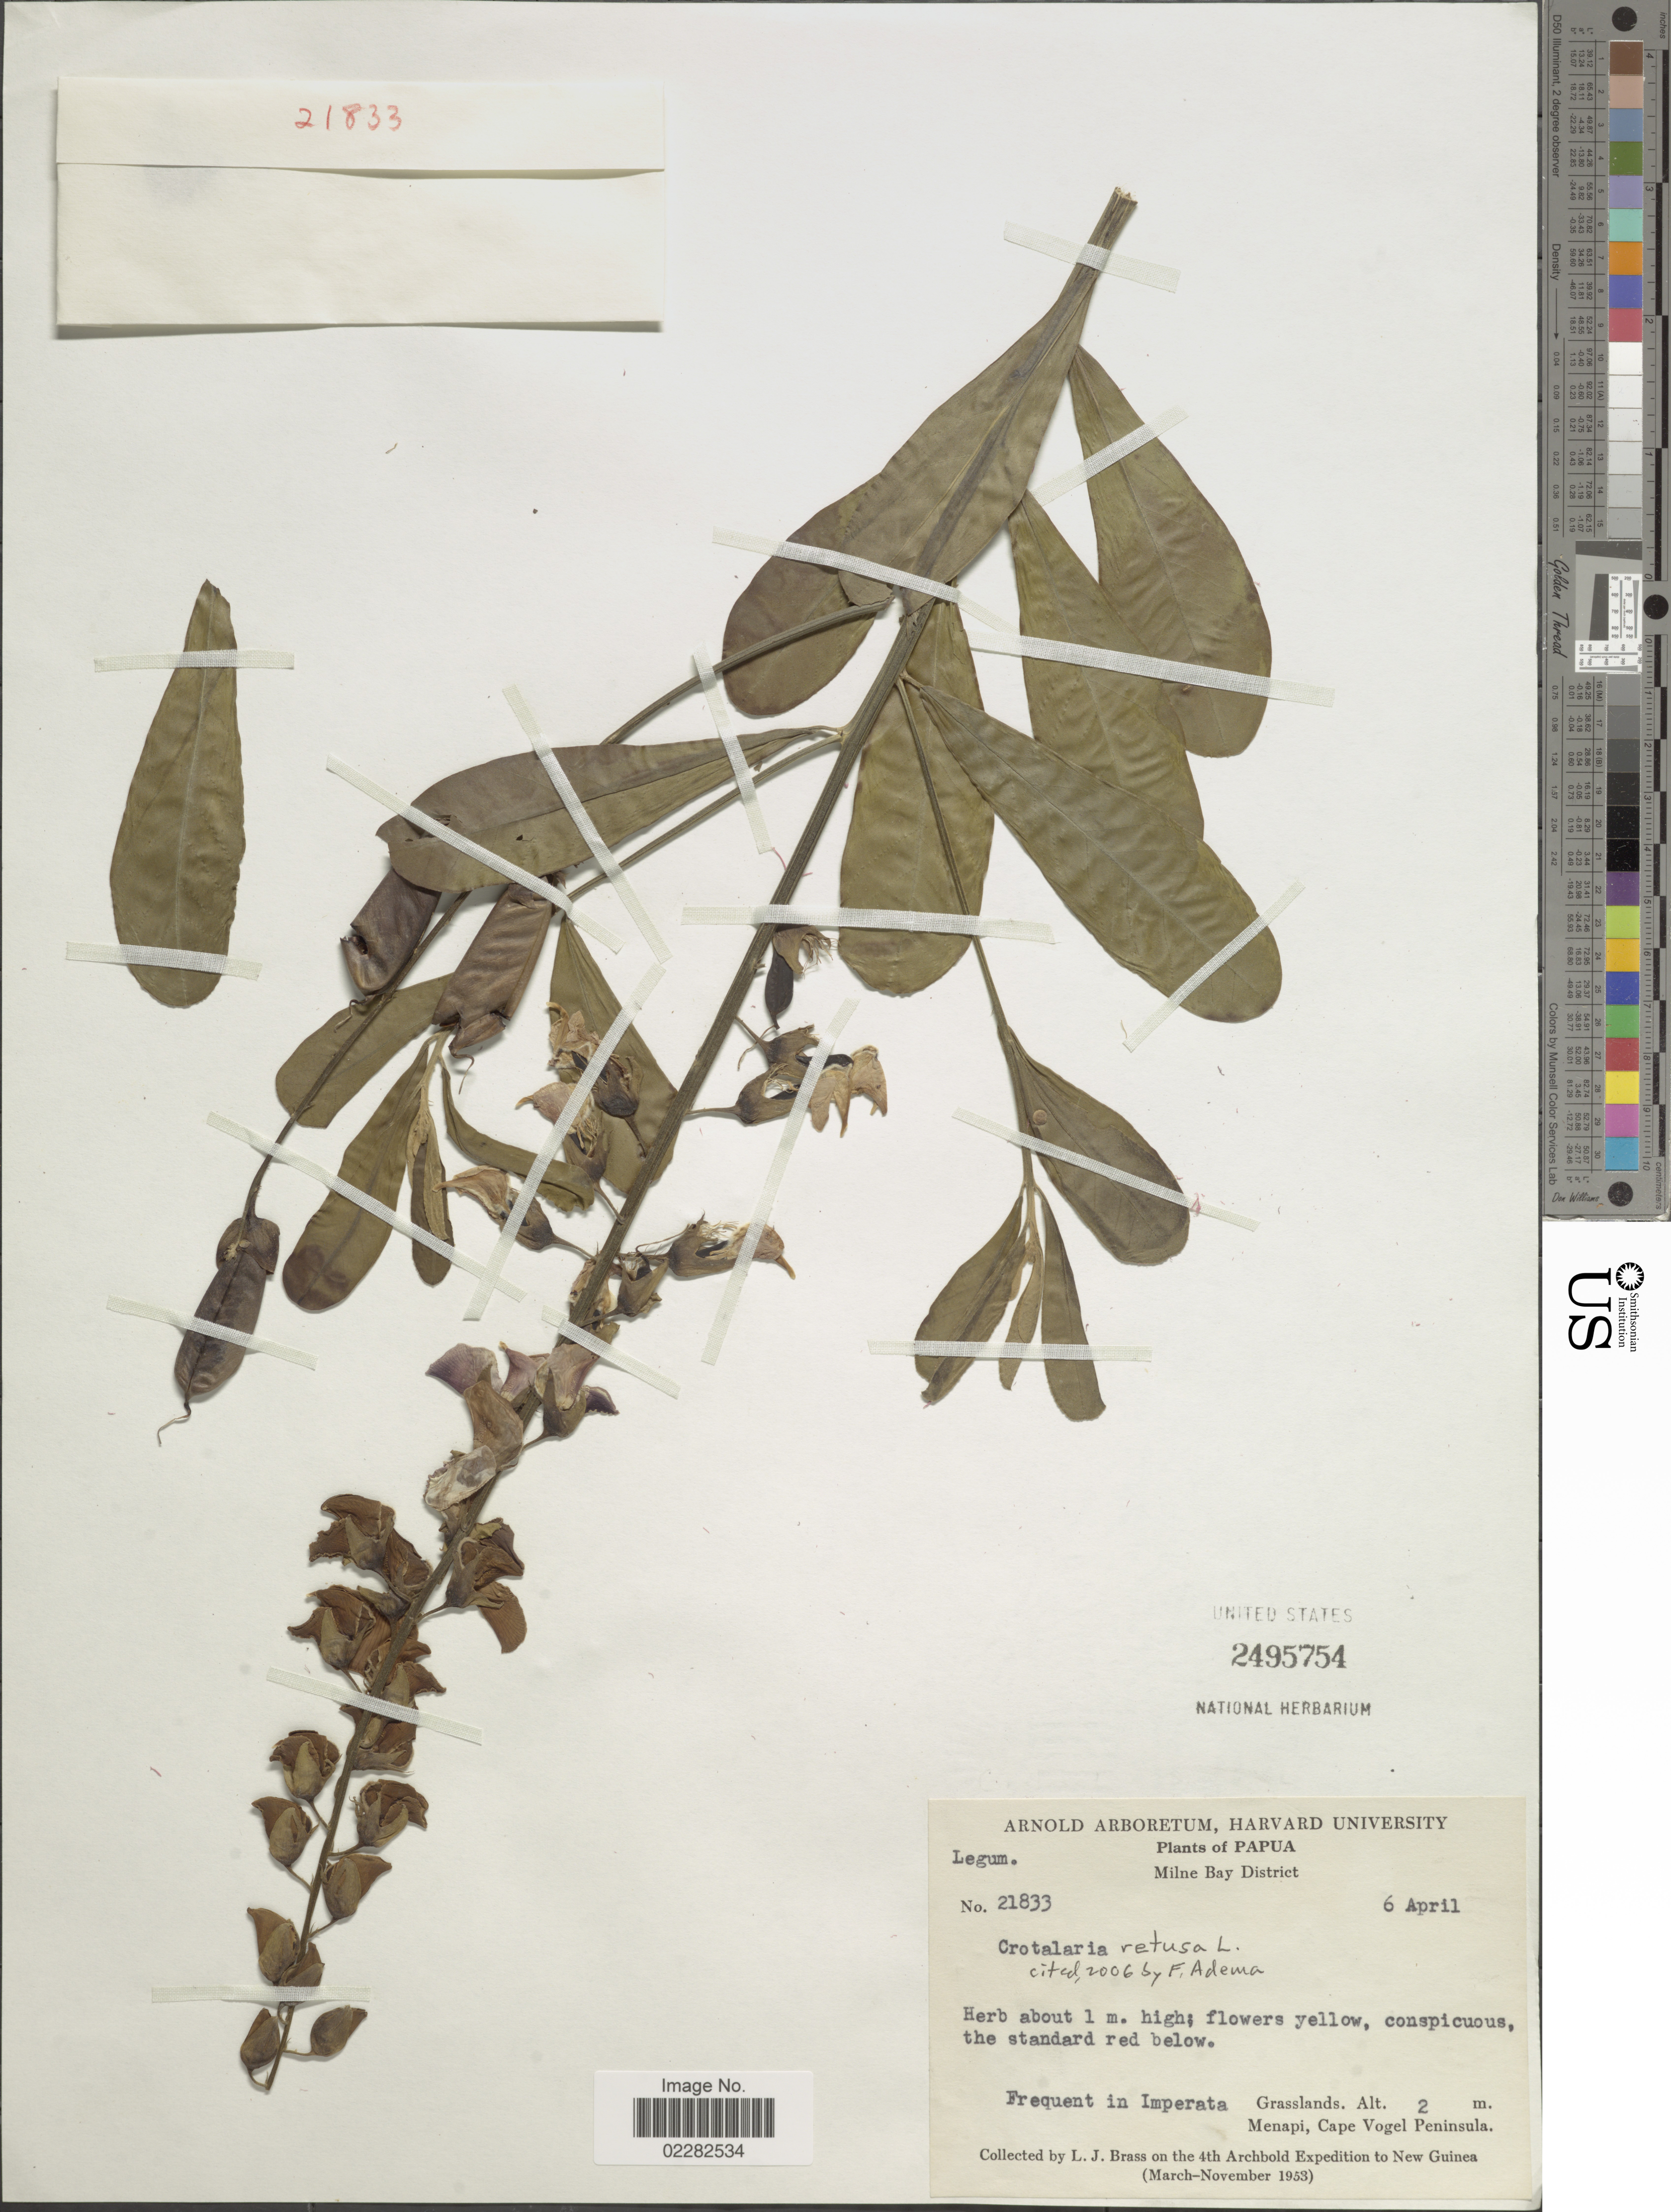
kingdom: Plantae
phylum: Tracheophyta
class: Magnoliopsida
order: Fabales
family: Fabaceae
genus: Crotalaria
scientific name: Crotalaria retusa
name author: L.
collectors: L. J. Brass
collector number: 21833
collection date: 1953-04-06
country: Papua New Guinea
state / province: Milne Bay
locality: Frequent in Imperata, Grasslands, Menapi, Cape Vogel Peninsula.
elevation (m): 2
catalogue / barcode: US 249574